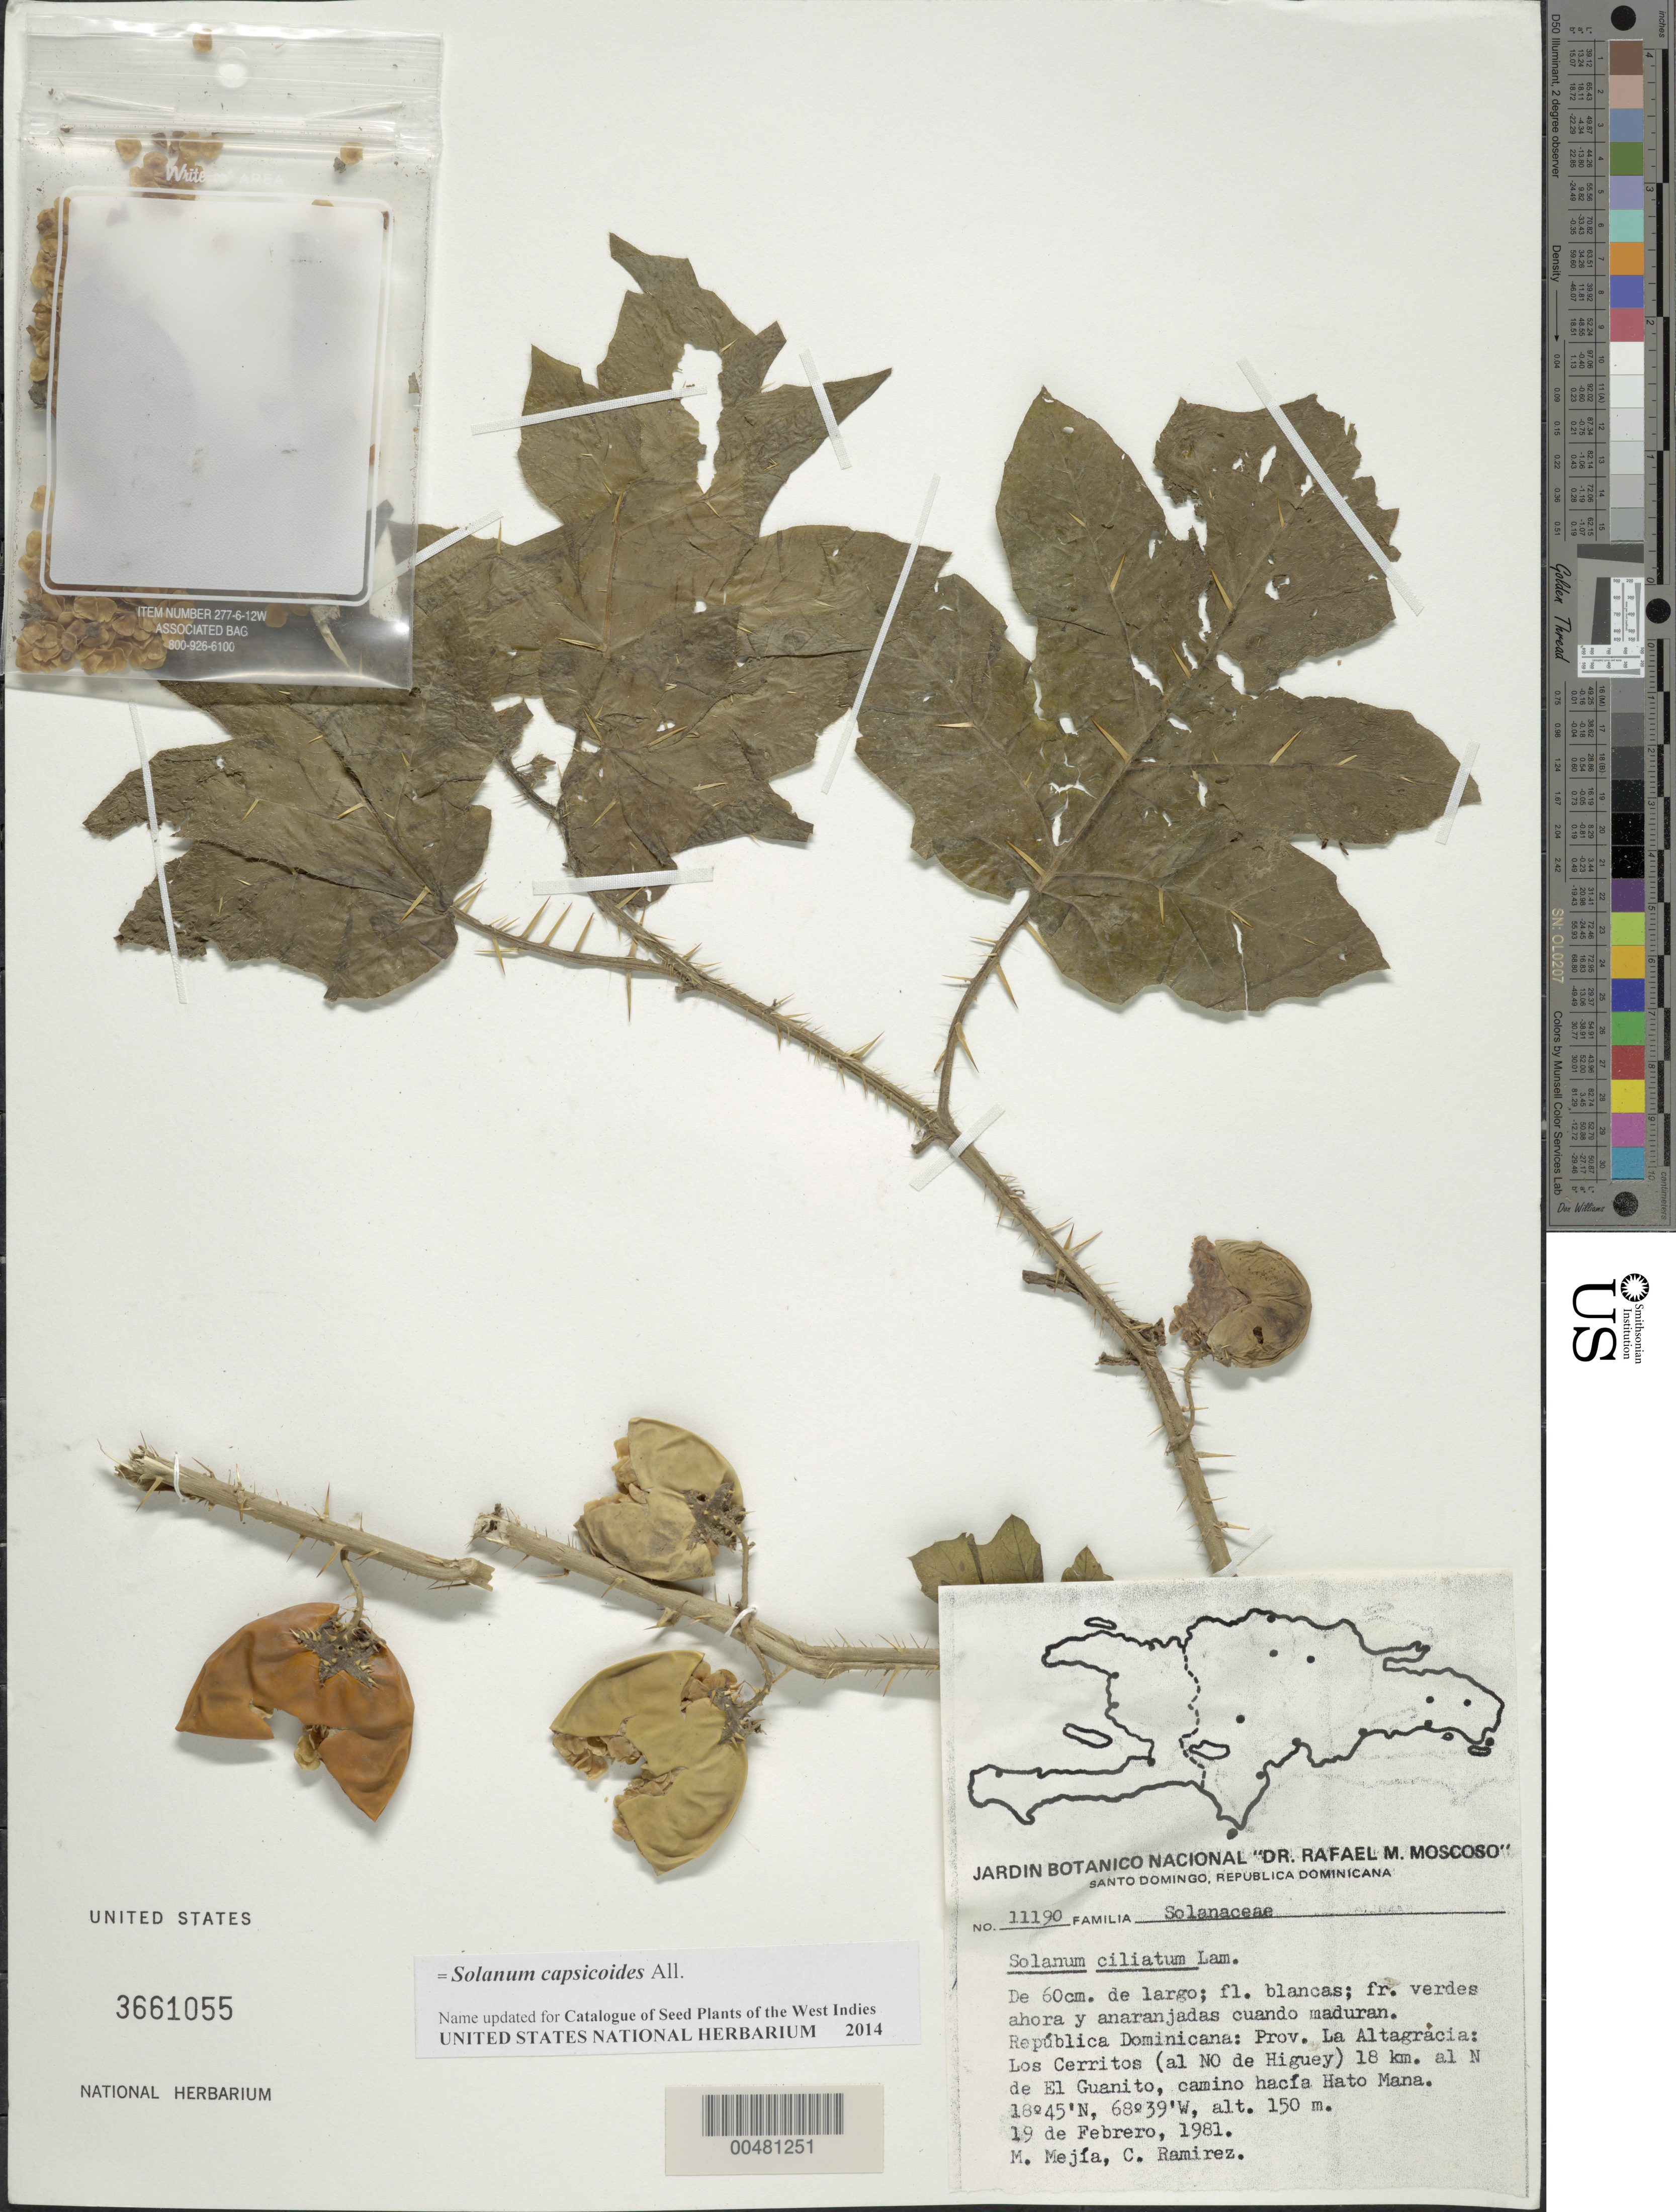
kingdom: Plantae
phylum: Tracheophyta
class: Magnoliopsida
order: Solanales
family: Solanaceae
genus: Solanum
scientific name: Solanum capsicoides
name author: All.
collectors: M. Mejia & C. Ramirez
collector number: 11190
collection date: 1981-02-19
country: Dominican Republic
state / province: La Altagracia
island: Hispaniola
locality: Los Cerritos (al NO de Higuey), 18 km al N de El Guanito, camino hacía Hato Mana.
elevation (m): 150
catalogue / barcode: US 3661055